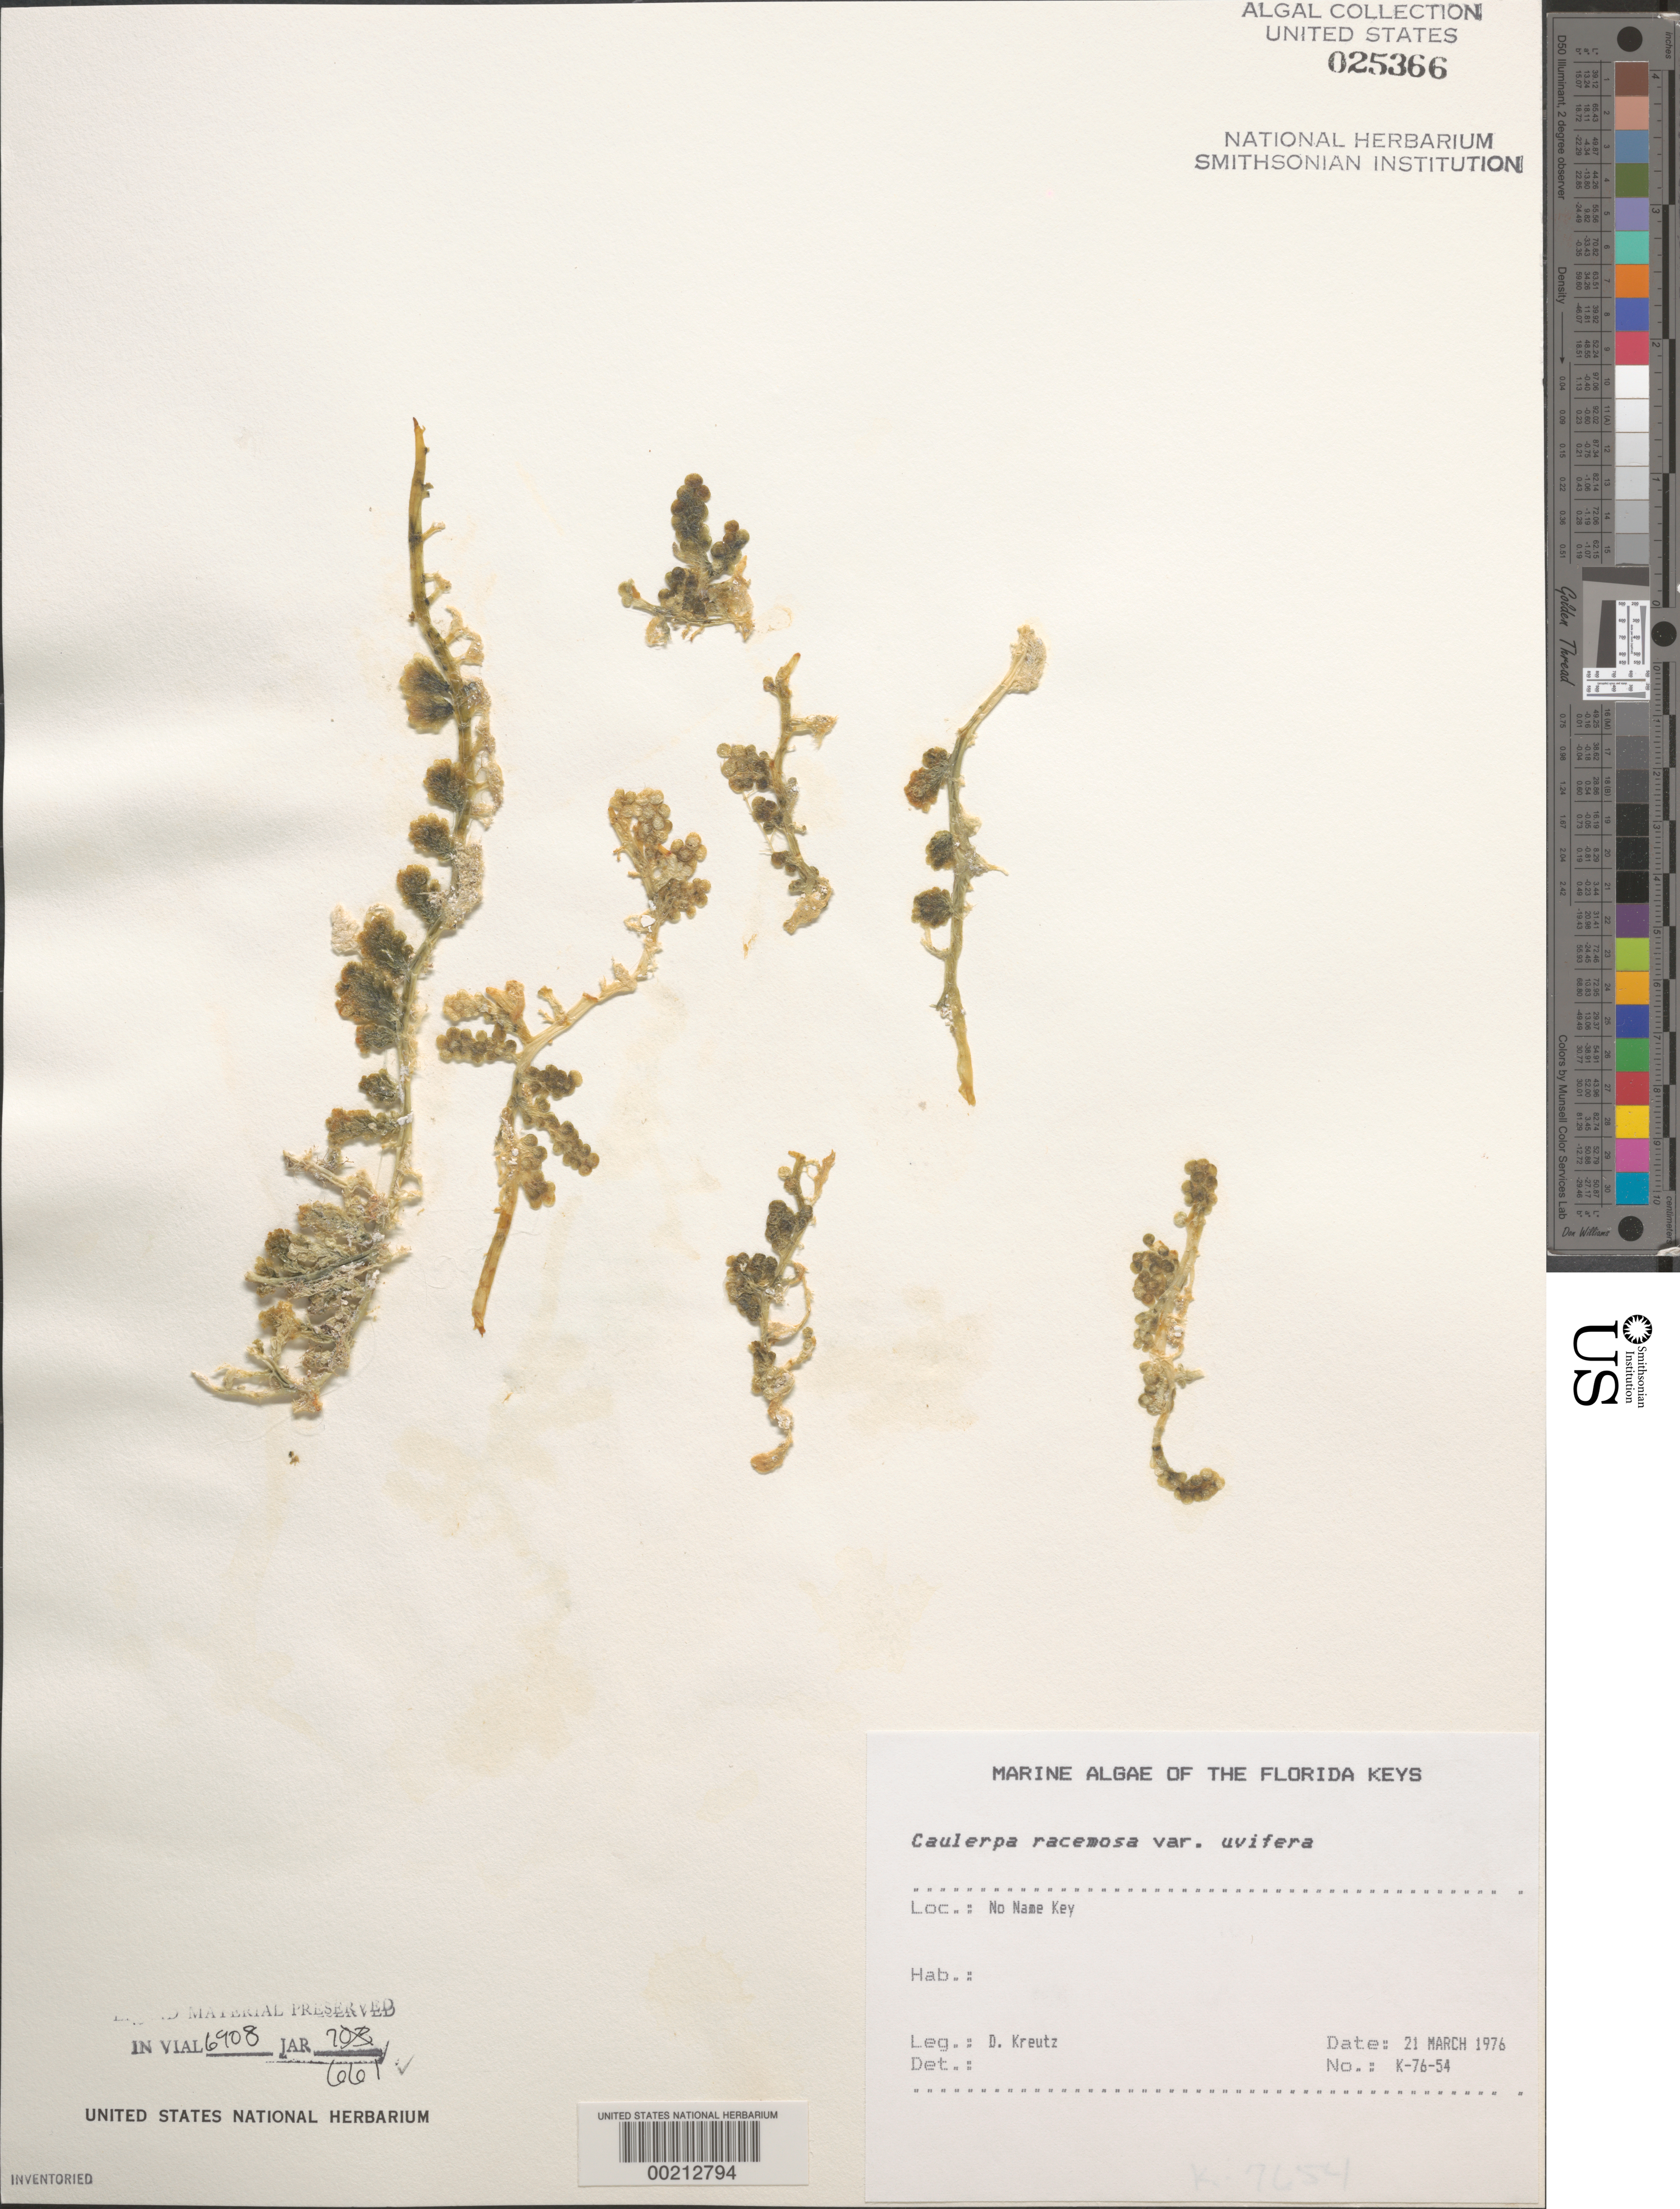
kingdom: Plantae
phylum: Chlorophyta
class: Ulvophyceae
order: Bryopsidales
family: Caulerpaceae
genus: Caulerpa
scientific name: Caulerpa racemosa var. uvifera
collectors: D. Kreutz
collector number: K-76-54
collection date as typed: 21 Mar 1976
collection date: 1976-03-21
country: United States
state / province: Florida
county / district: Monroe County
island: No Name Key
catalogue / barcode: US 25366